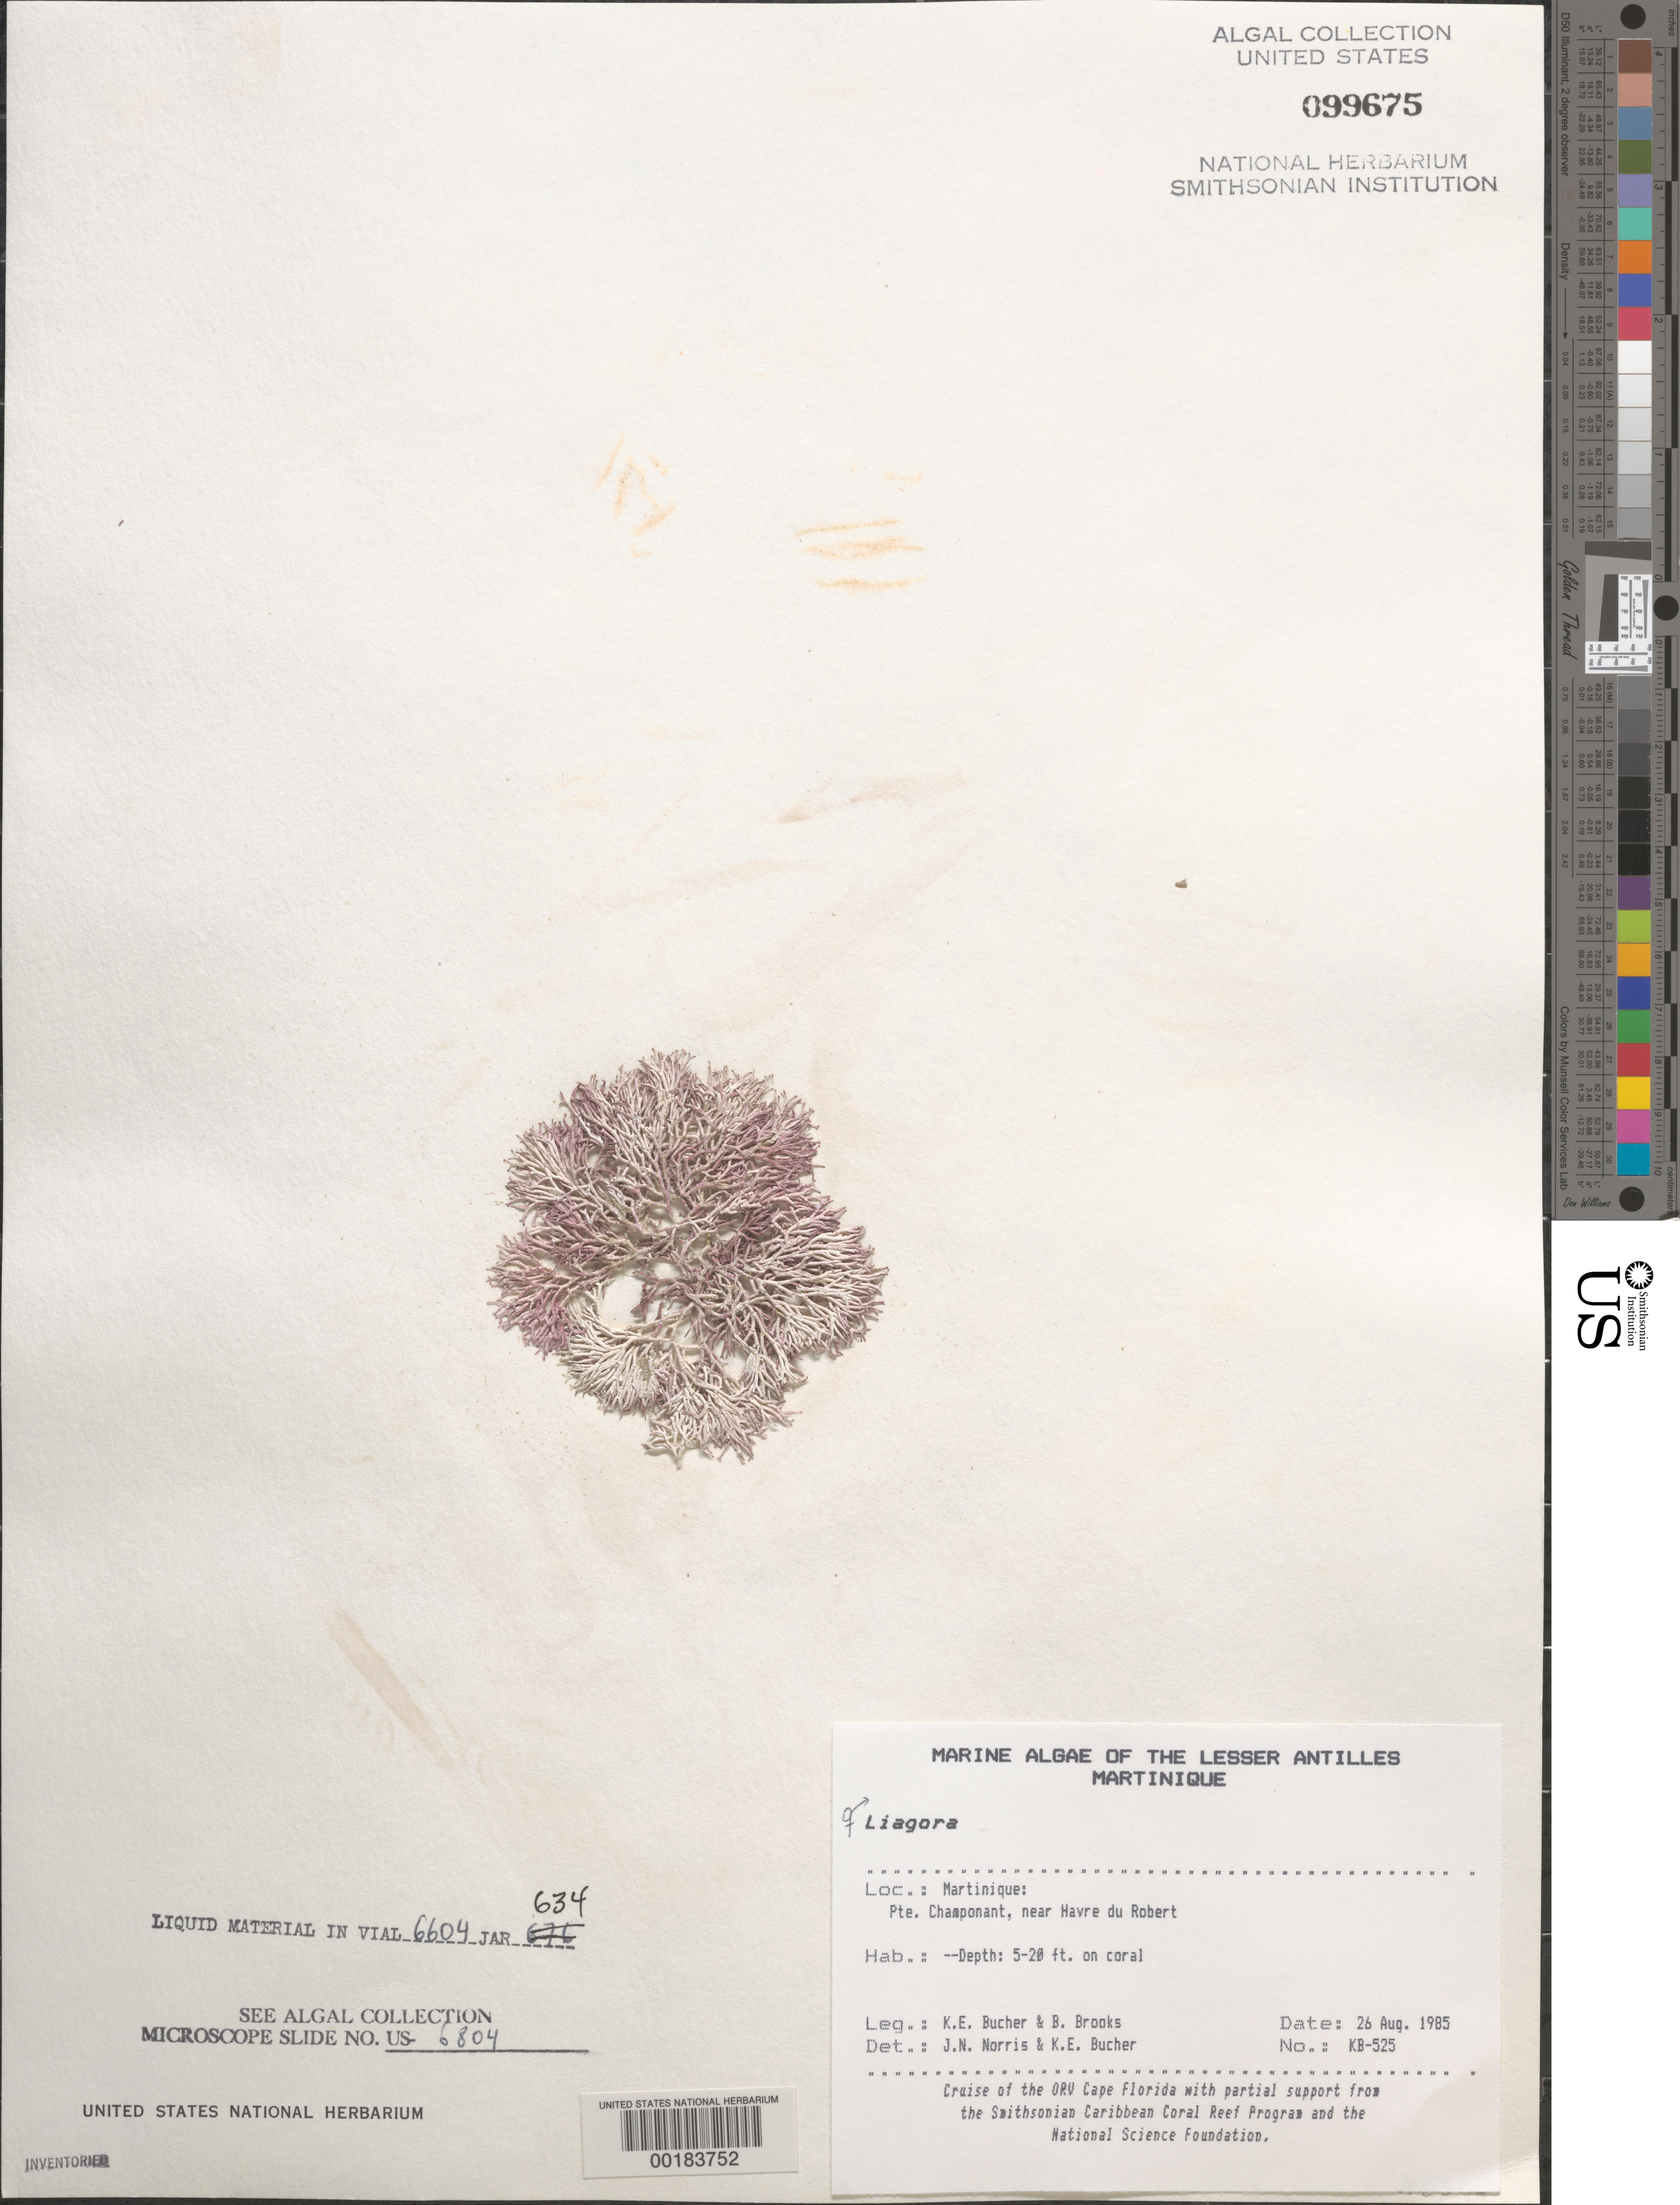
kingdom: Plantae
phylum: Rhodophyta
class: Florideophyceae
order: Nemaliales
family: Liagoraceae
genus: Liagora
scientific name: Liagora sp.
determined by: Norris, J. N.; Bucher, K. E.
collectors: K. E. Bucher & B. Brooks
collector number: Kb-525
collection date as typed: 26 Aug 1985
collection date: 1985-08-26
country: Martinique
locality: Pointe Champonant, near Havre du Robert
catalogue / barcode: US 99675